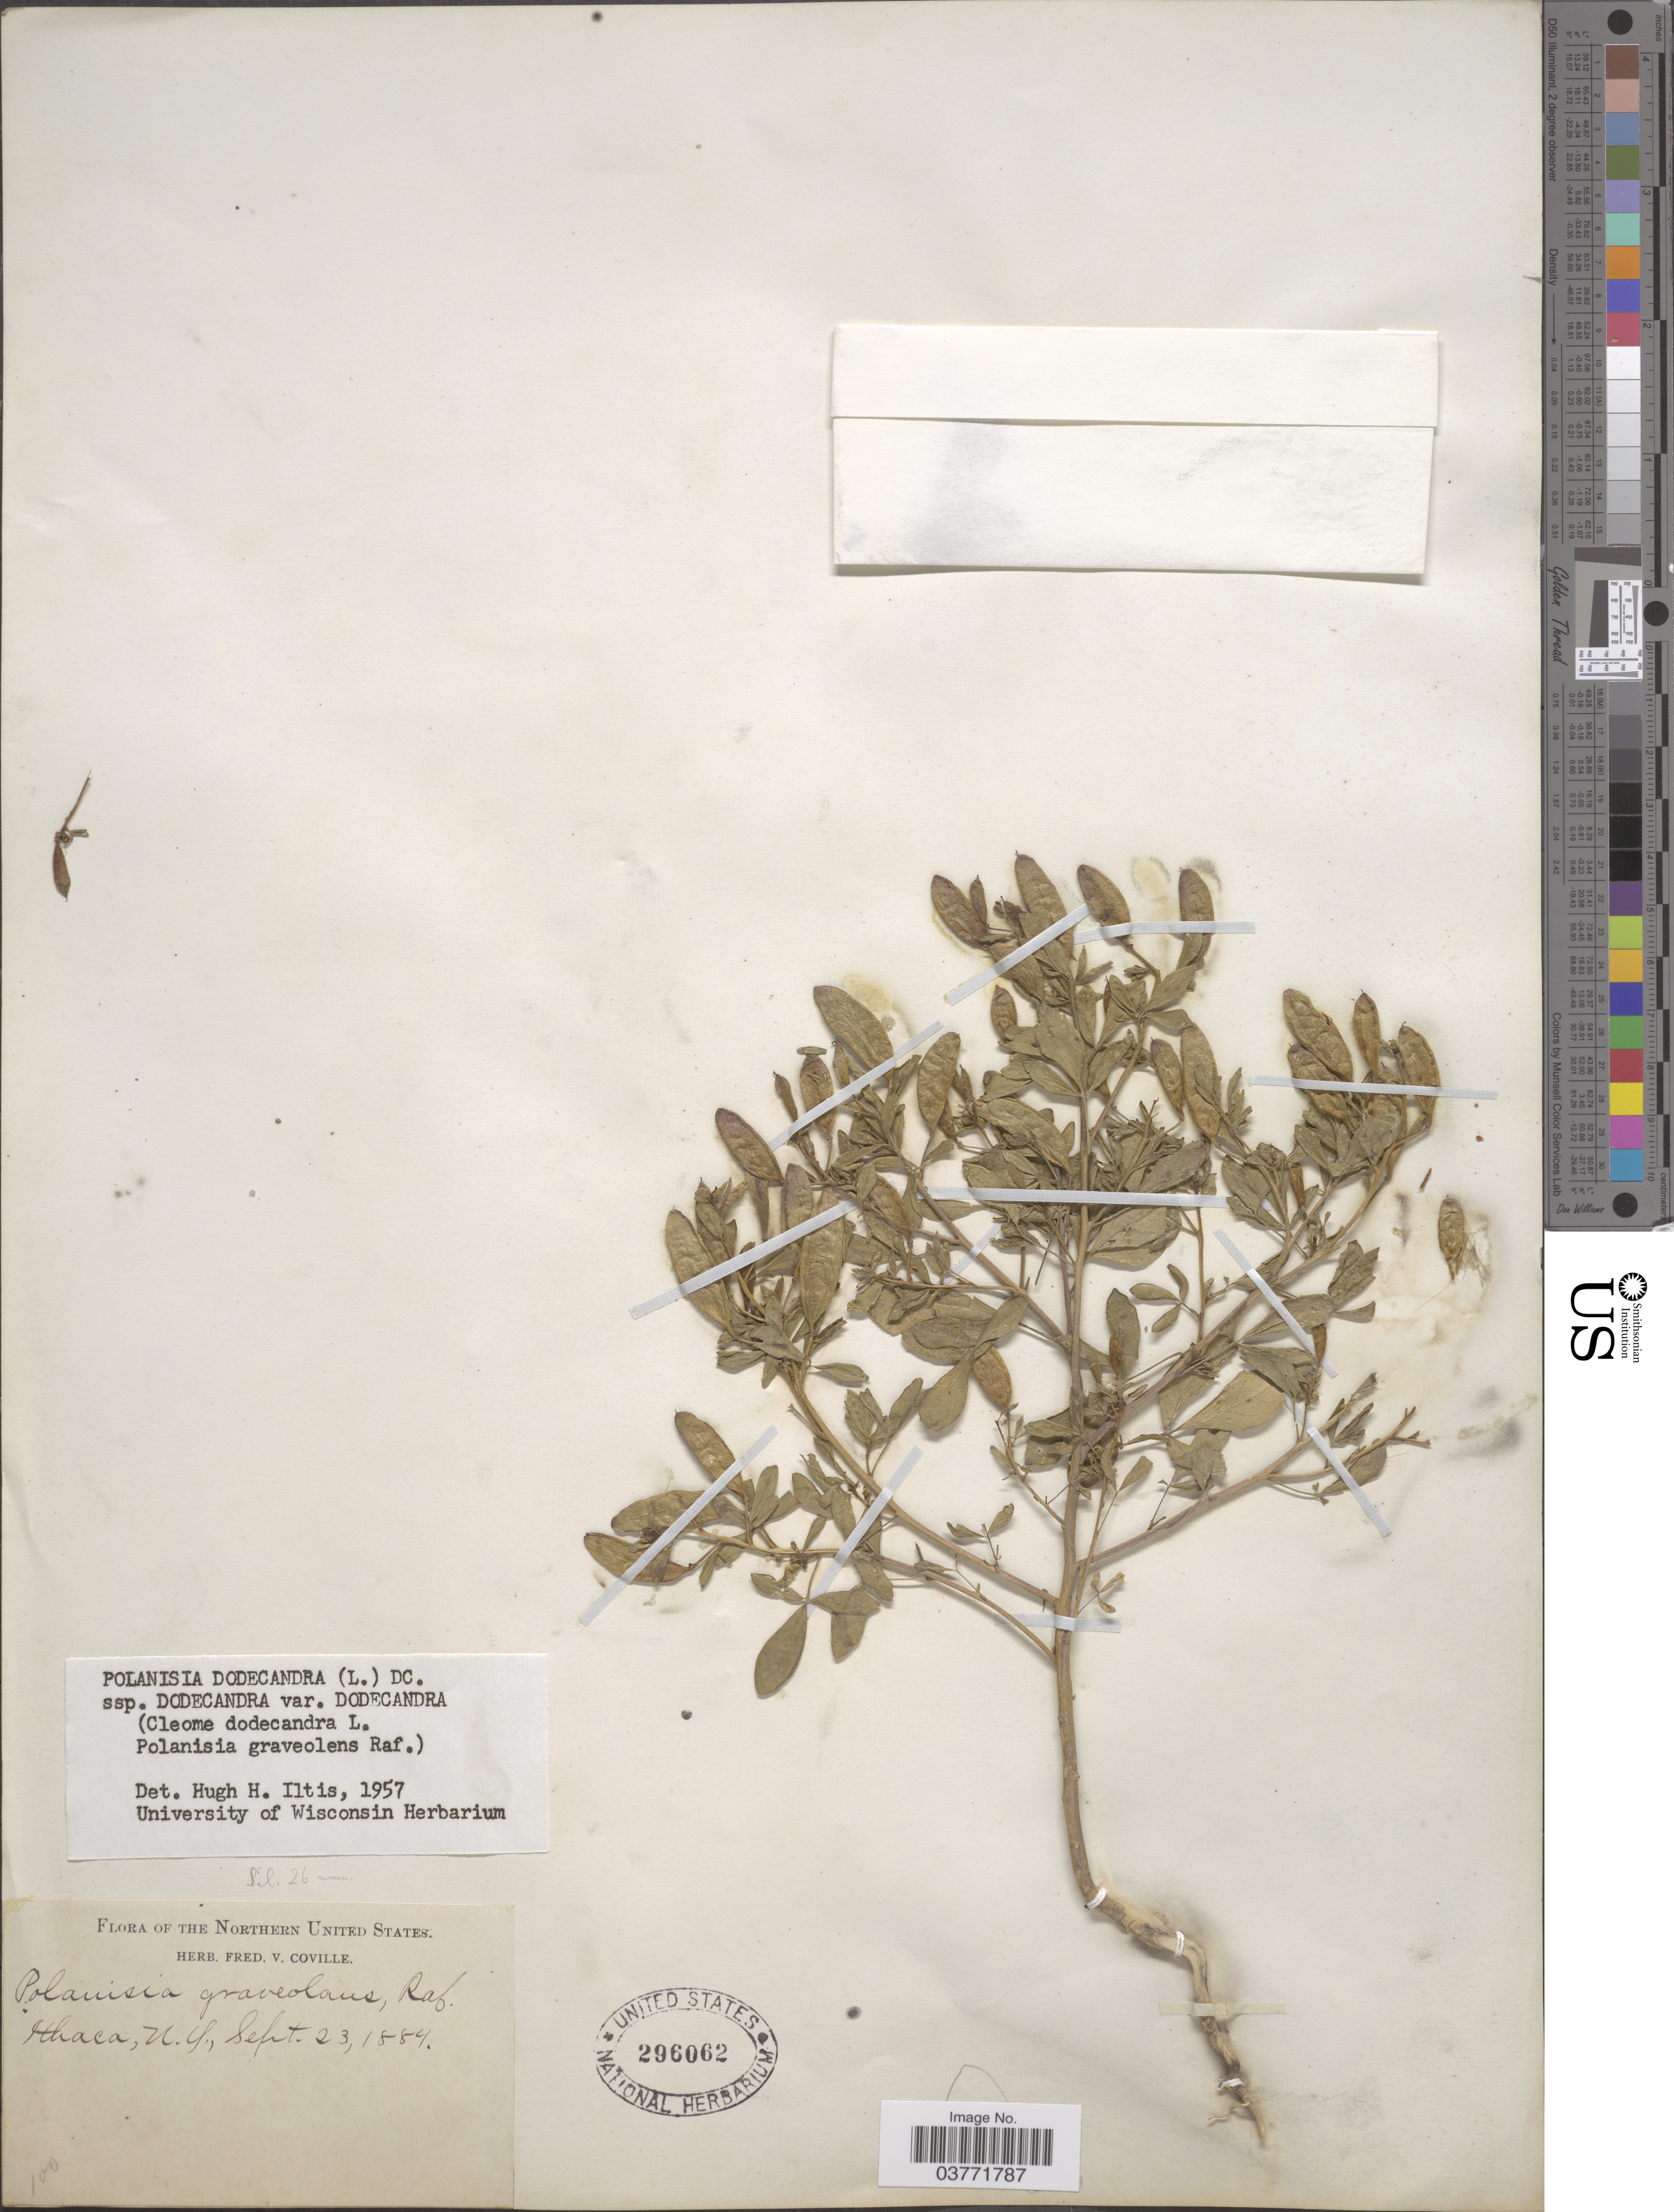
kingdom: Plantae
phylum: Tracheophyta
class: Magnoliopsida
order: Brassicales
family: Cleomaceae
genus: Polanisia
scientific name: Polanisia dodecandra subsp. dodecandra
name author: (L.) DC.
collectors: ex herb. Fred. V. Coville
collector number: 100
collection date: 1884-09-23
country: United States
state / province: New York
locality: The Northern United States. Ithaca.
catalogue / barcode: US 296062